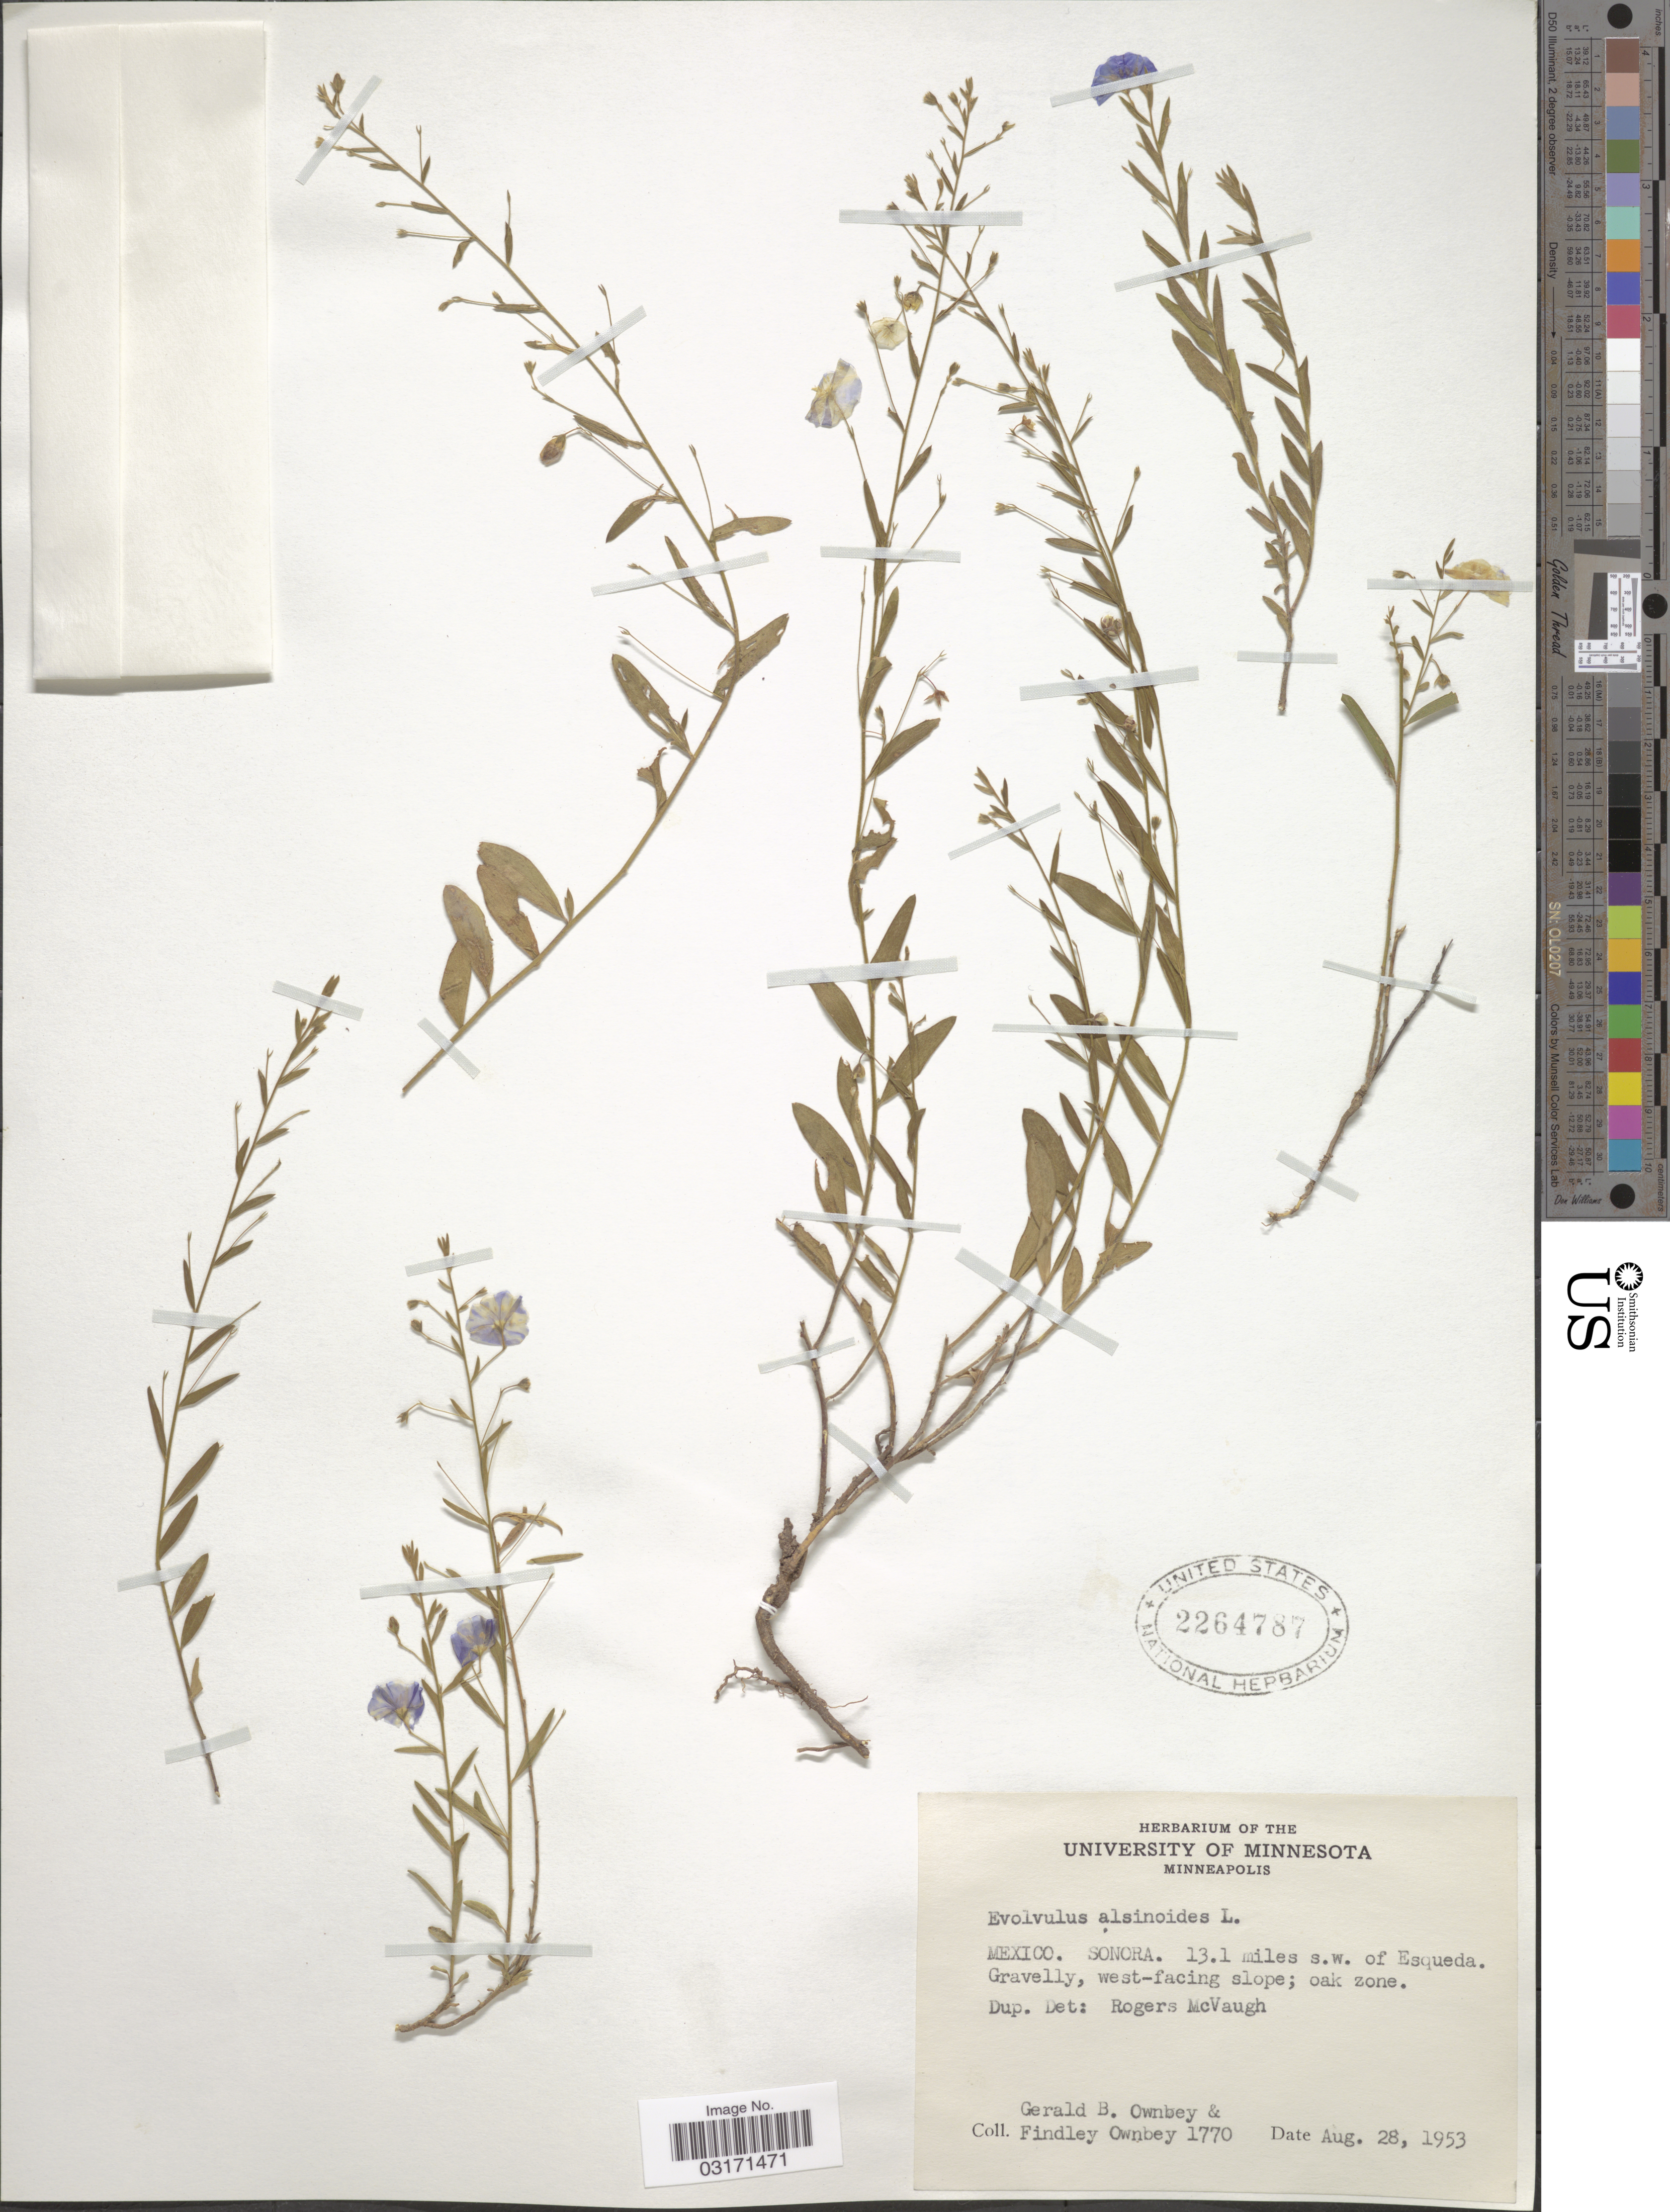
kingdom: Plantae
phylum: Tracheophyta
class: Magnoliopsida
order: Solanales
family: Convolvulaceae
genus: Evolvulus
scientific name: Evolvulus alsinoides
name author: (L.) L.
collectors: G. B. Ownbey & F. Ownbey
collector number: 1770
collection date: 1953-08-28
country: Mexico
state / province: Sonora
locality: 13.1 miles s.w. of Esqueda, Gravelly, west-facing slope; oak zone.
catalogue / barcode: US 2264787